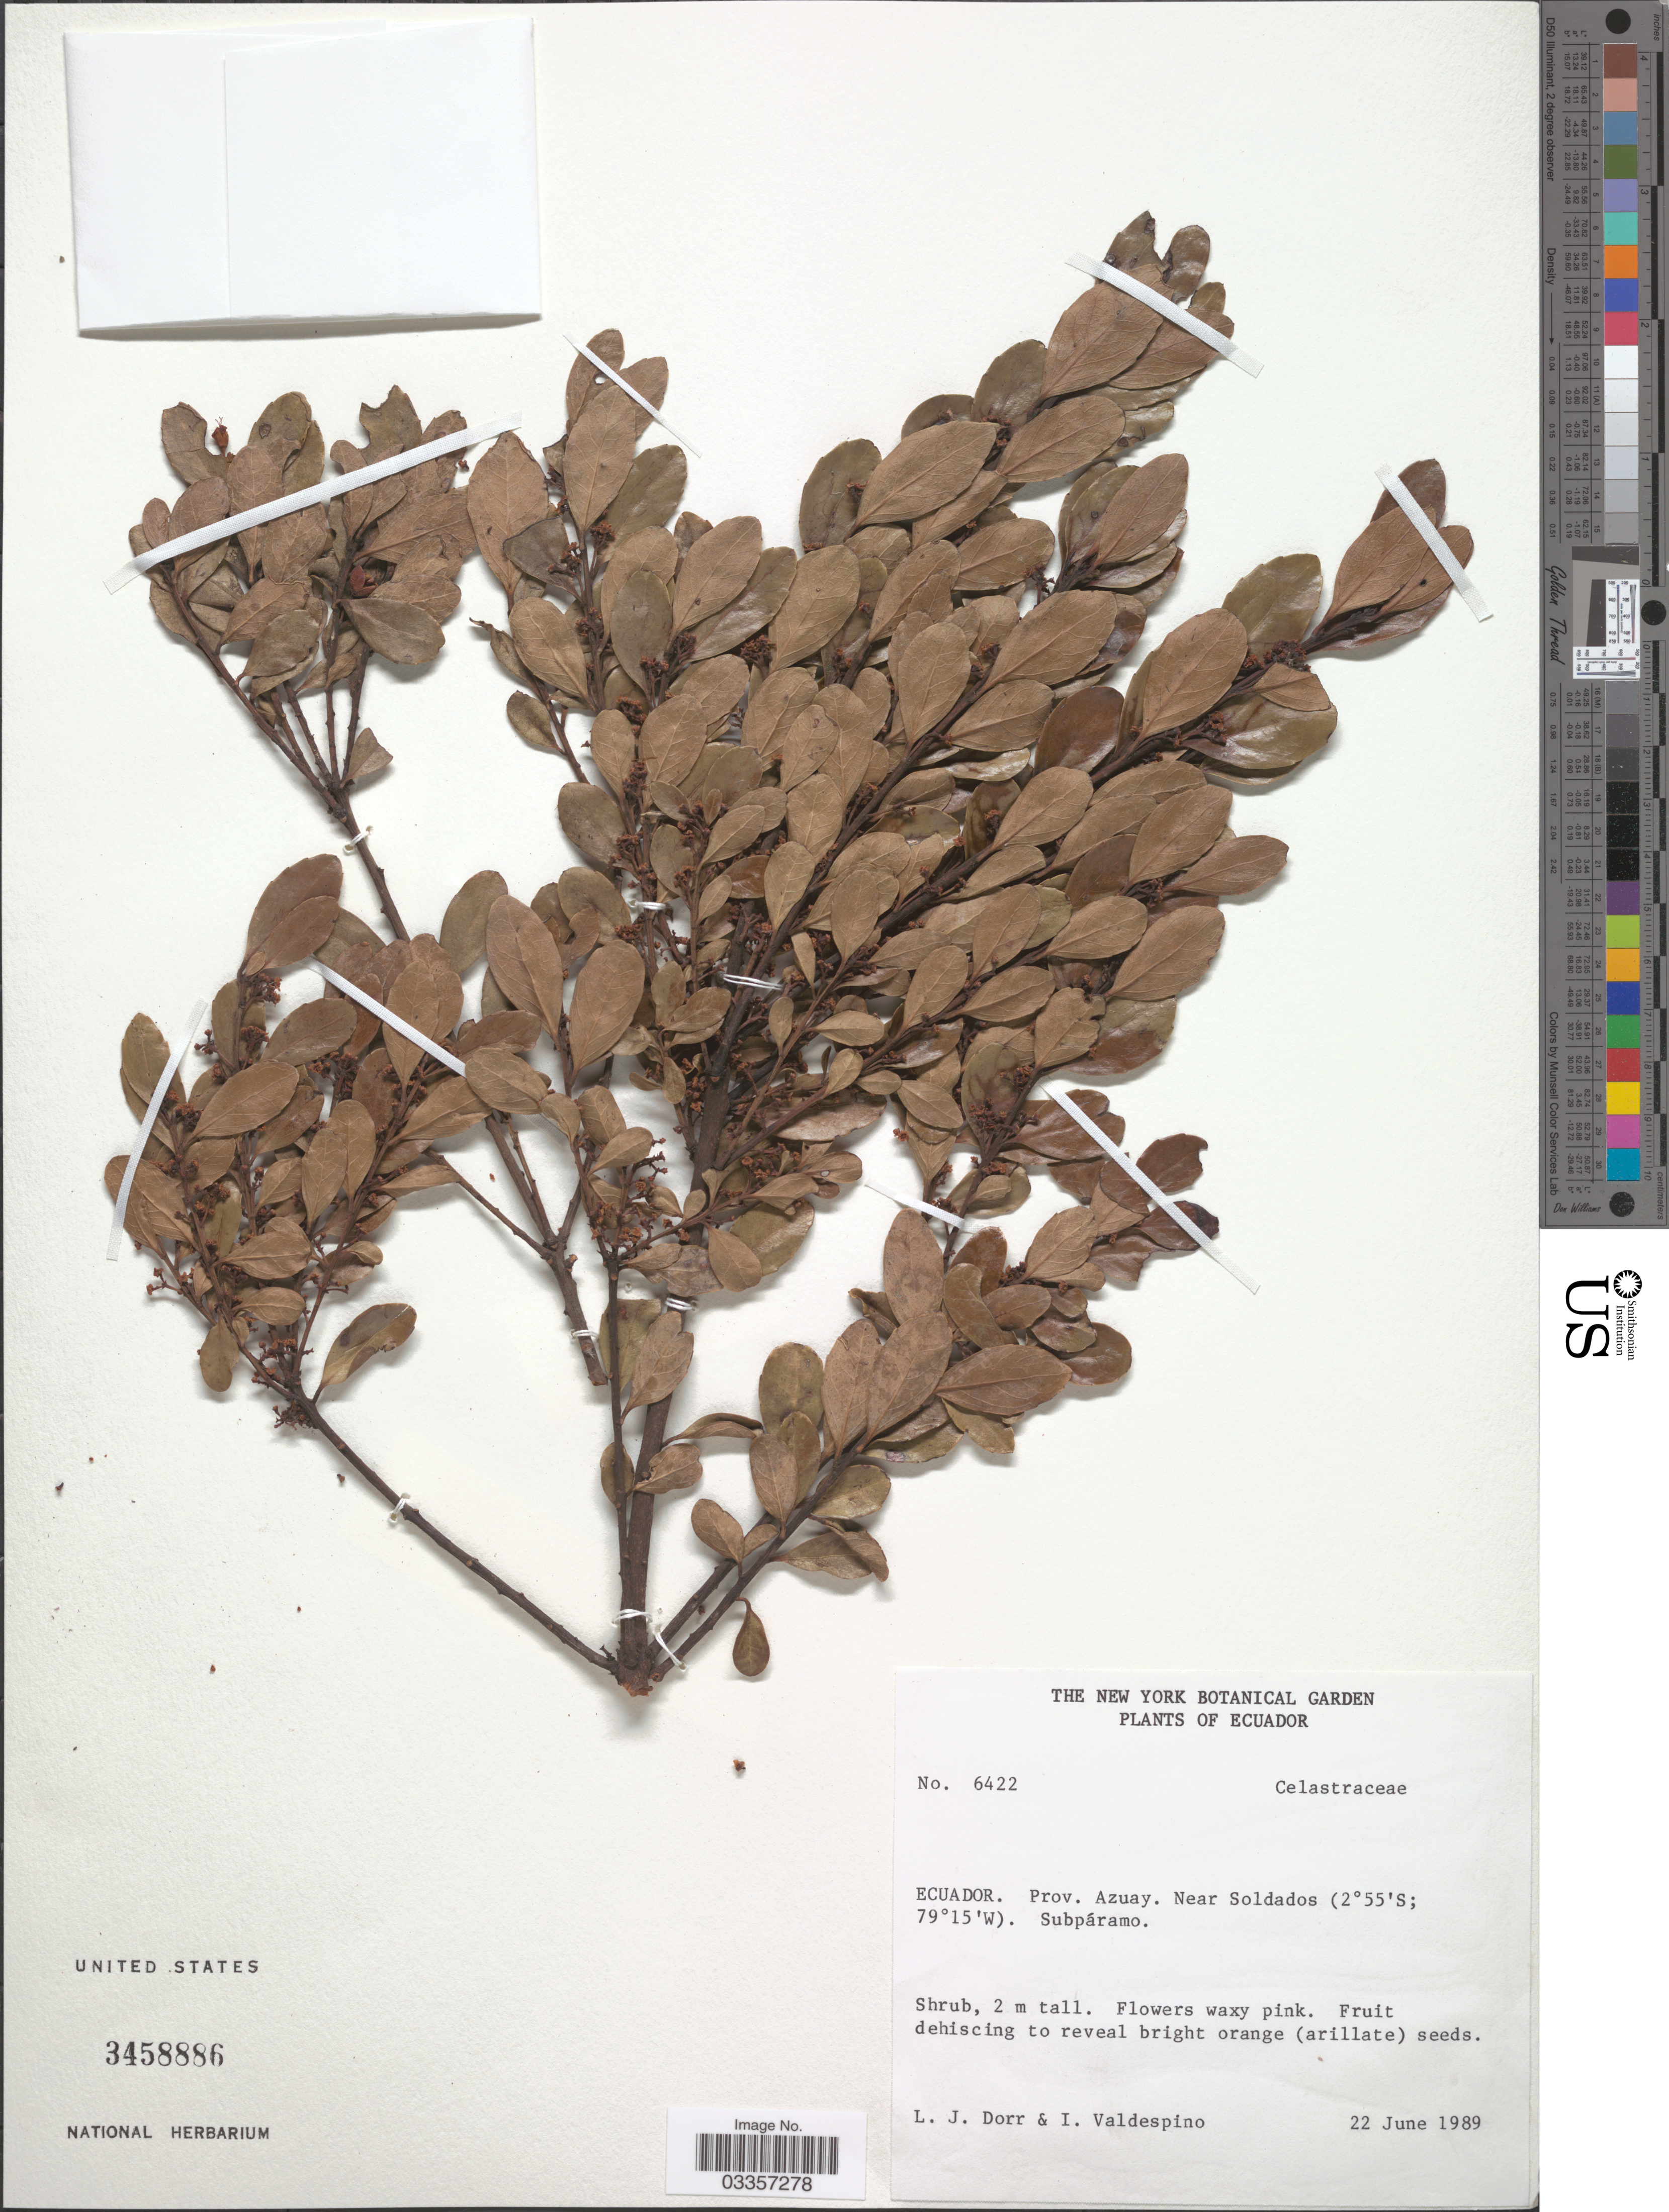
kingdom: Plantae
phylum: Tracheophyta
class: Magnoliopsida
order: Celastrales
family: Celastraceae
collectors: L. J. Dorr & I. Valdespino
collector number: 6422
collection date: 1989-06-22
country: Ecuador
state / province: Azuay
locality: Near Soldados.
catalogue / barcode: US 3458886